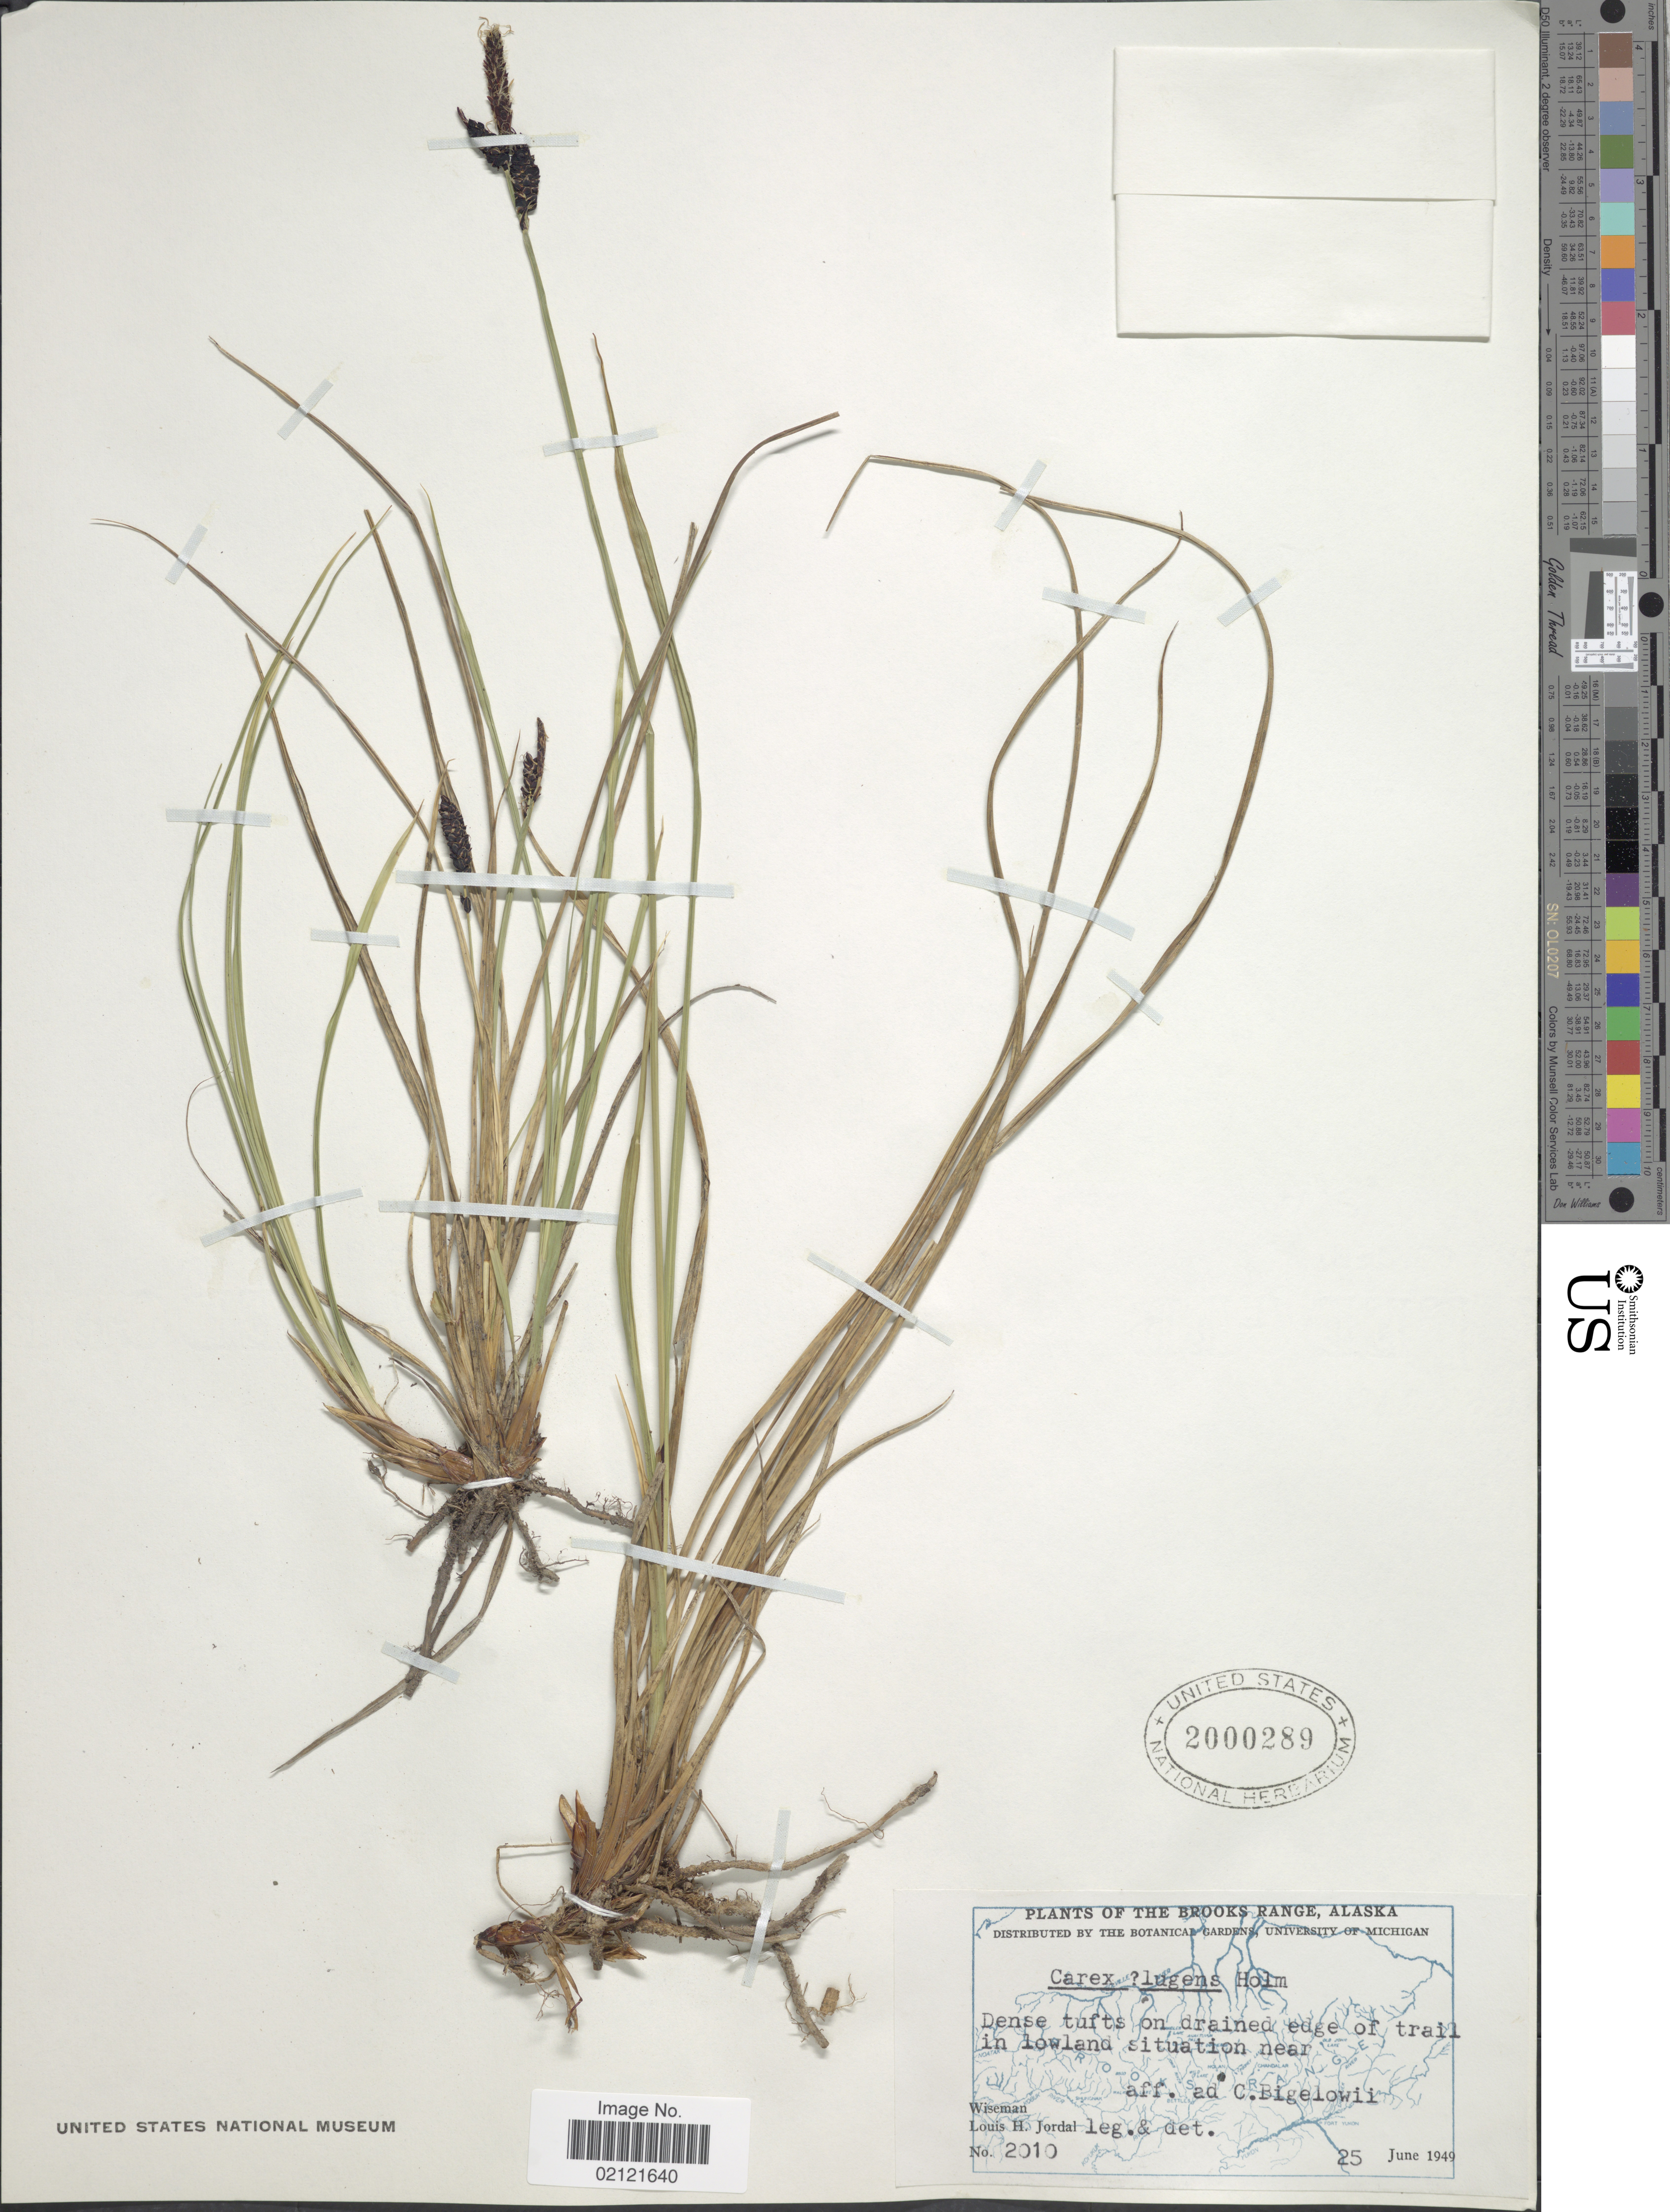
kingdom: Plantae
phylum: Tracheophyta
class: Liliopsida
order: Poales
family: Cyperaceae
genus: Carex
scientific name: Carex bigelowii subsp. lugens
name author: (Holm) T.V. Egorova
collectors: L. Jordal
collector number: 2010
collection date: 1949-06-25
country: United States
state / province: Alaska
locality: The Brooks Range, Wiseman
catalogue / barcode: US 2000289